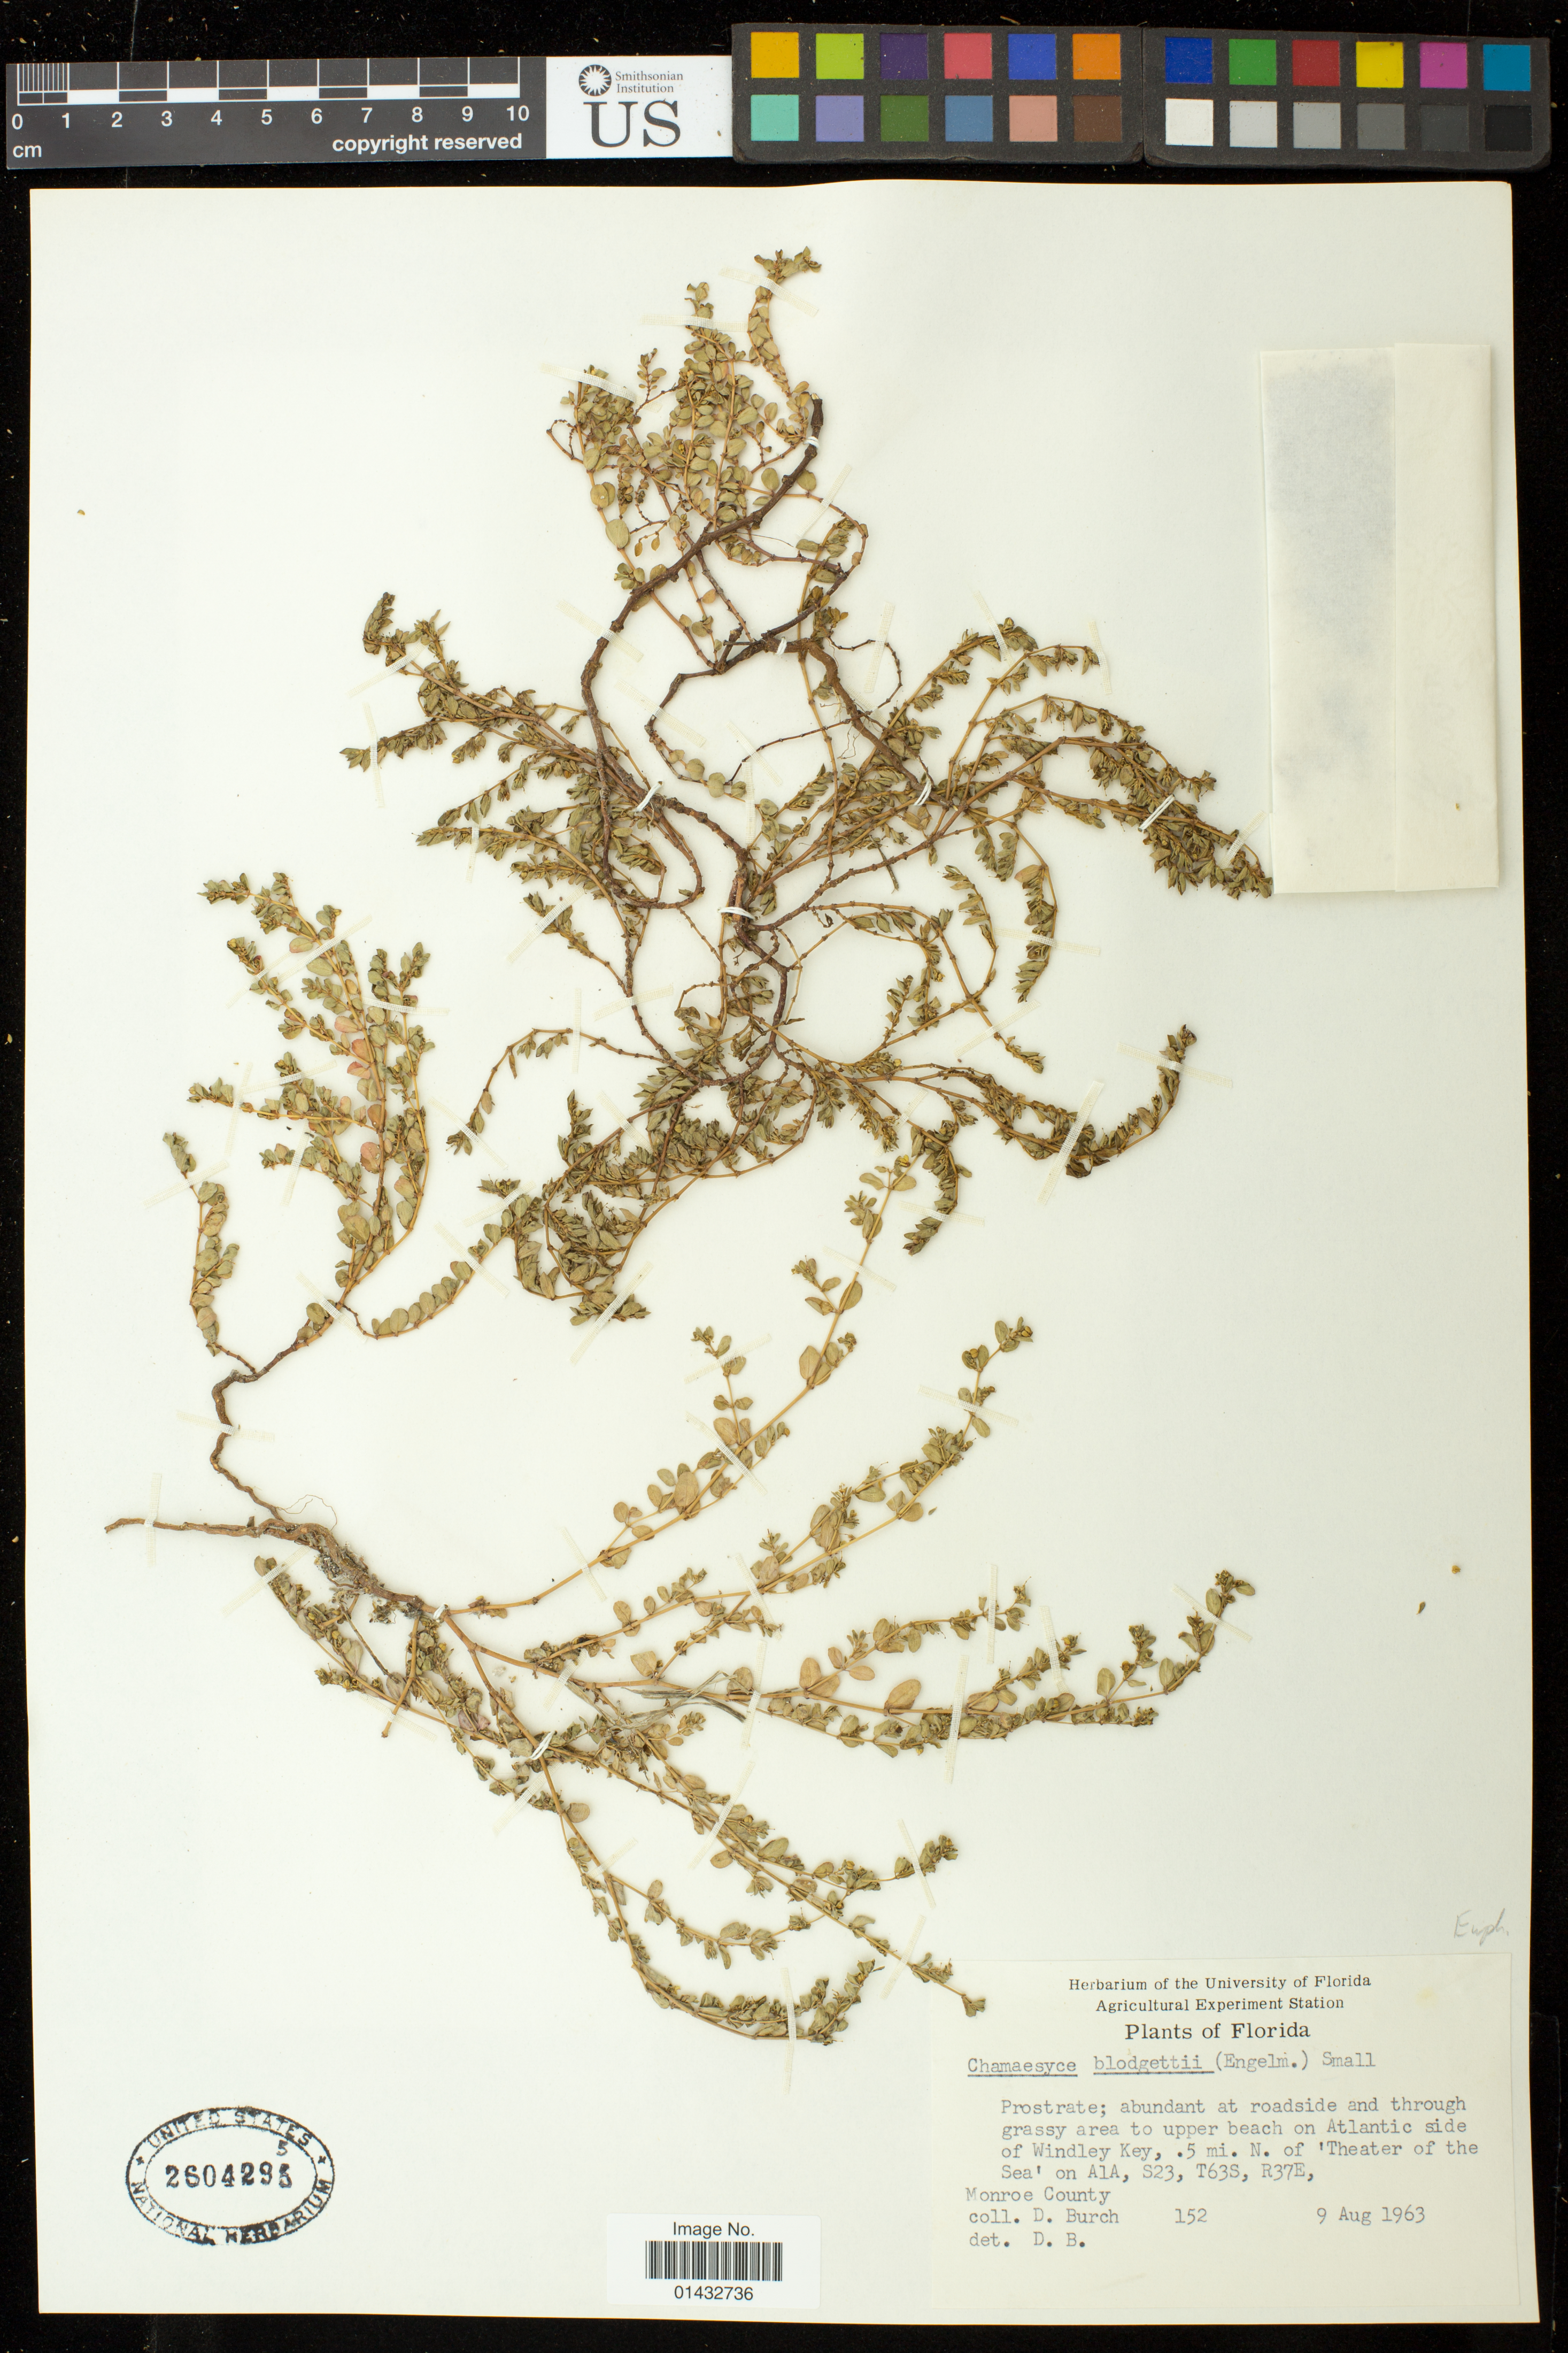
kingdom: Plantae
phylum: Tracheophyta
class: Magnoliopsida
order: Malpighiales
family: Euphorbiaceae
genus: Euphorbia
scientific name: Euphorbia blodgettii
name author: Engelm. ex Hitchc.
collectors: D. Burch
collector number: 152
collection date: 1963-08-09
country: United States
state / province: Florida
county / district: Monroe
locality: Upper beach on Atlantic side of Windley Key, .5 mi. N. of 'Theater of the Sea' on A1A, S23, T63S, R37E.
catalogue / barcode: US 2604295